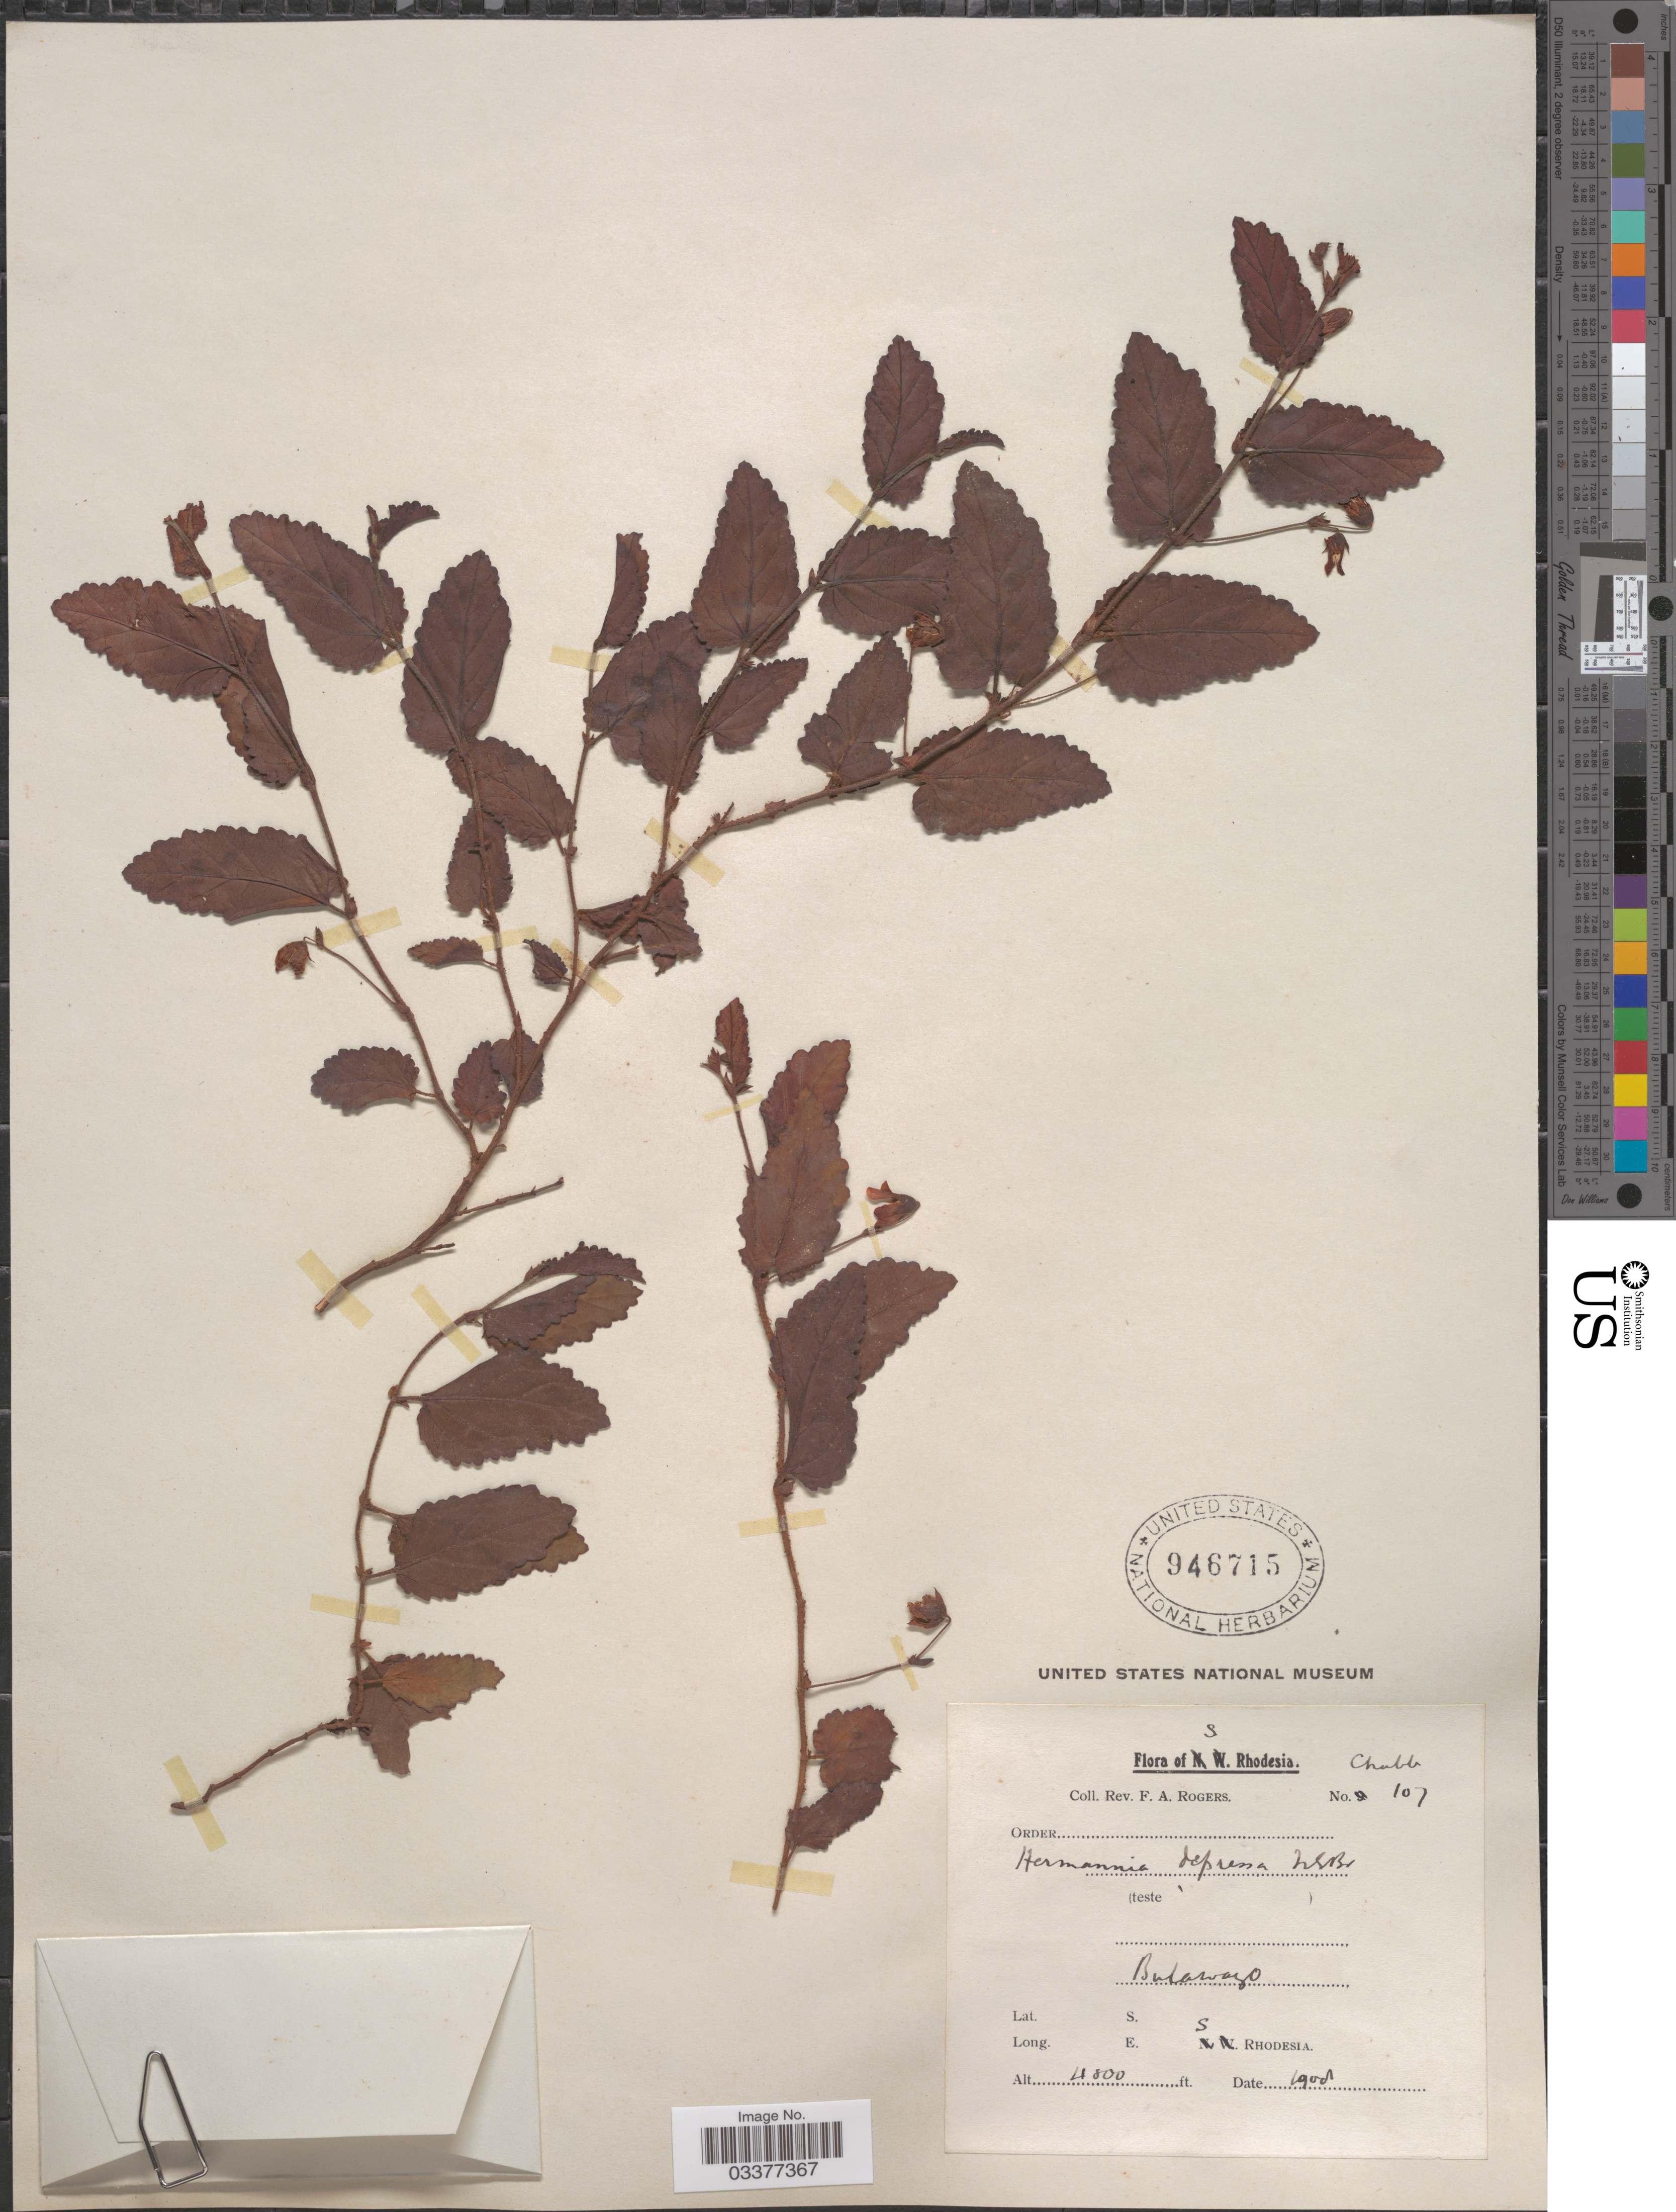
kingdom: Plantae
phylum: Tracheophyta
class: Magnoliopsida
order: Malvales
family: Malvaceae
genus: Hermannia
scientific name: Hermannia depressa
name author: N.E. Br.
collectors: F. A. Rogers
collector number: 107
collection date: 1908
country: Zimbabwe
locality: S. Rhodesia. Bulawayo.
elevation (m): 1463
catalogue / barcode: US 946715